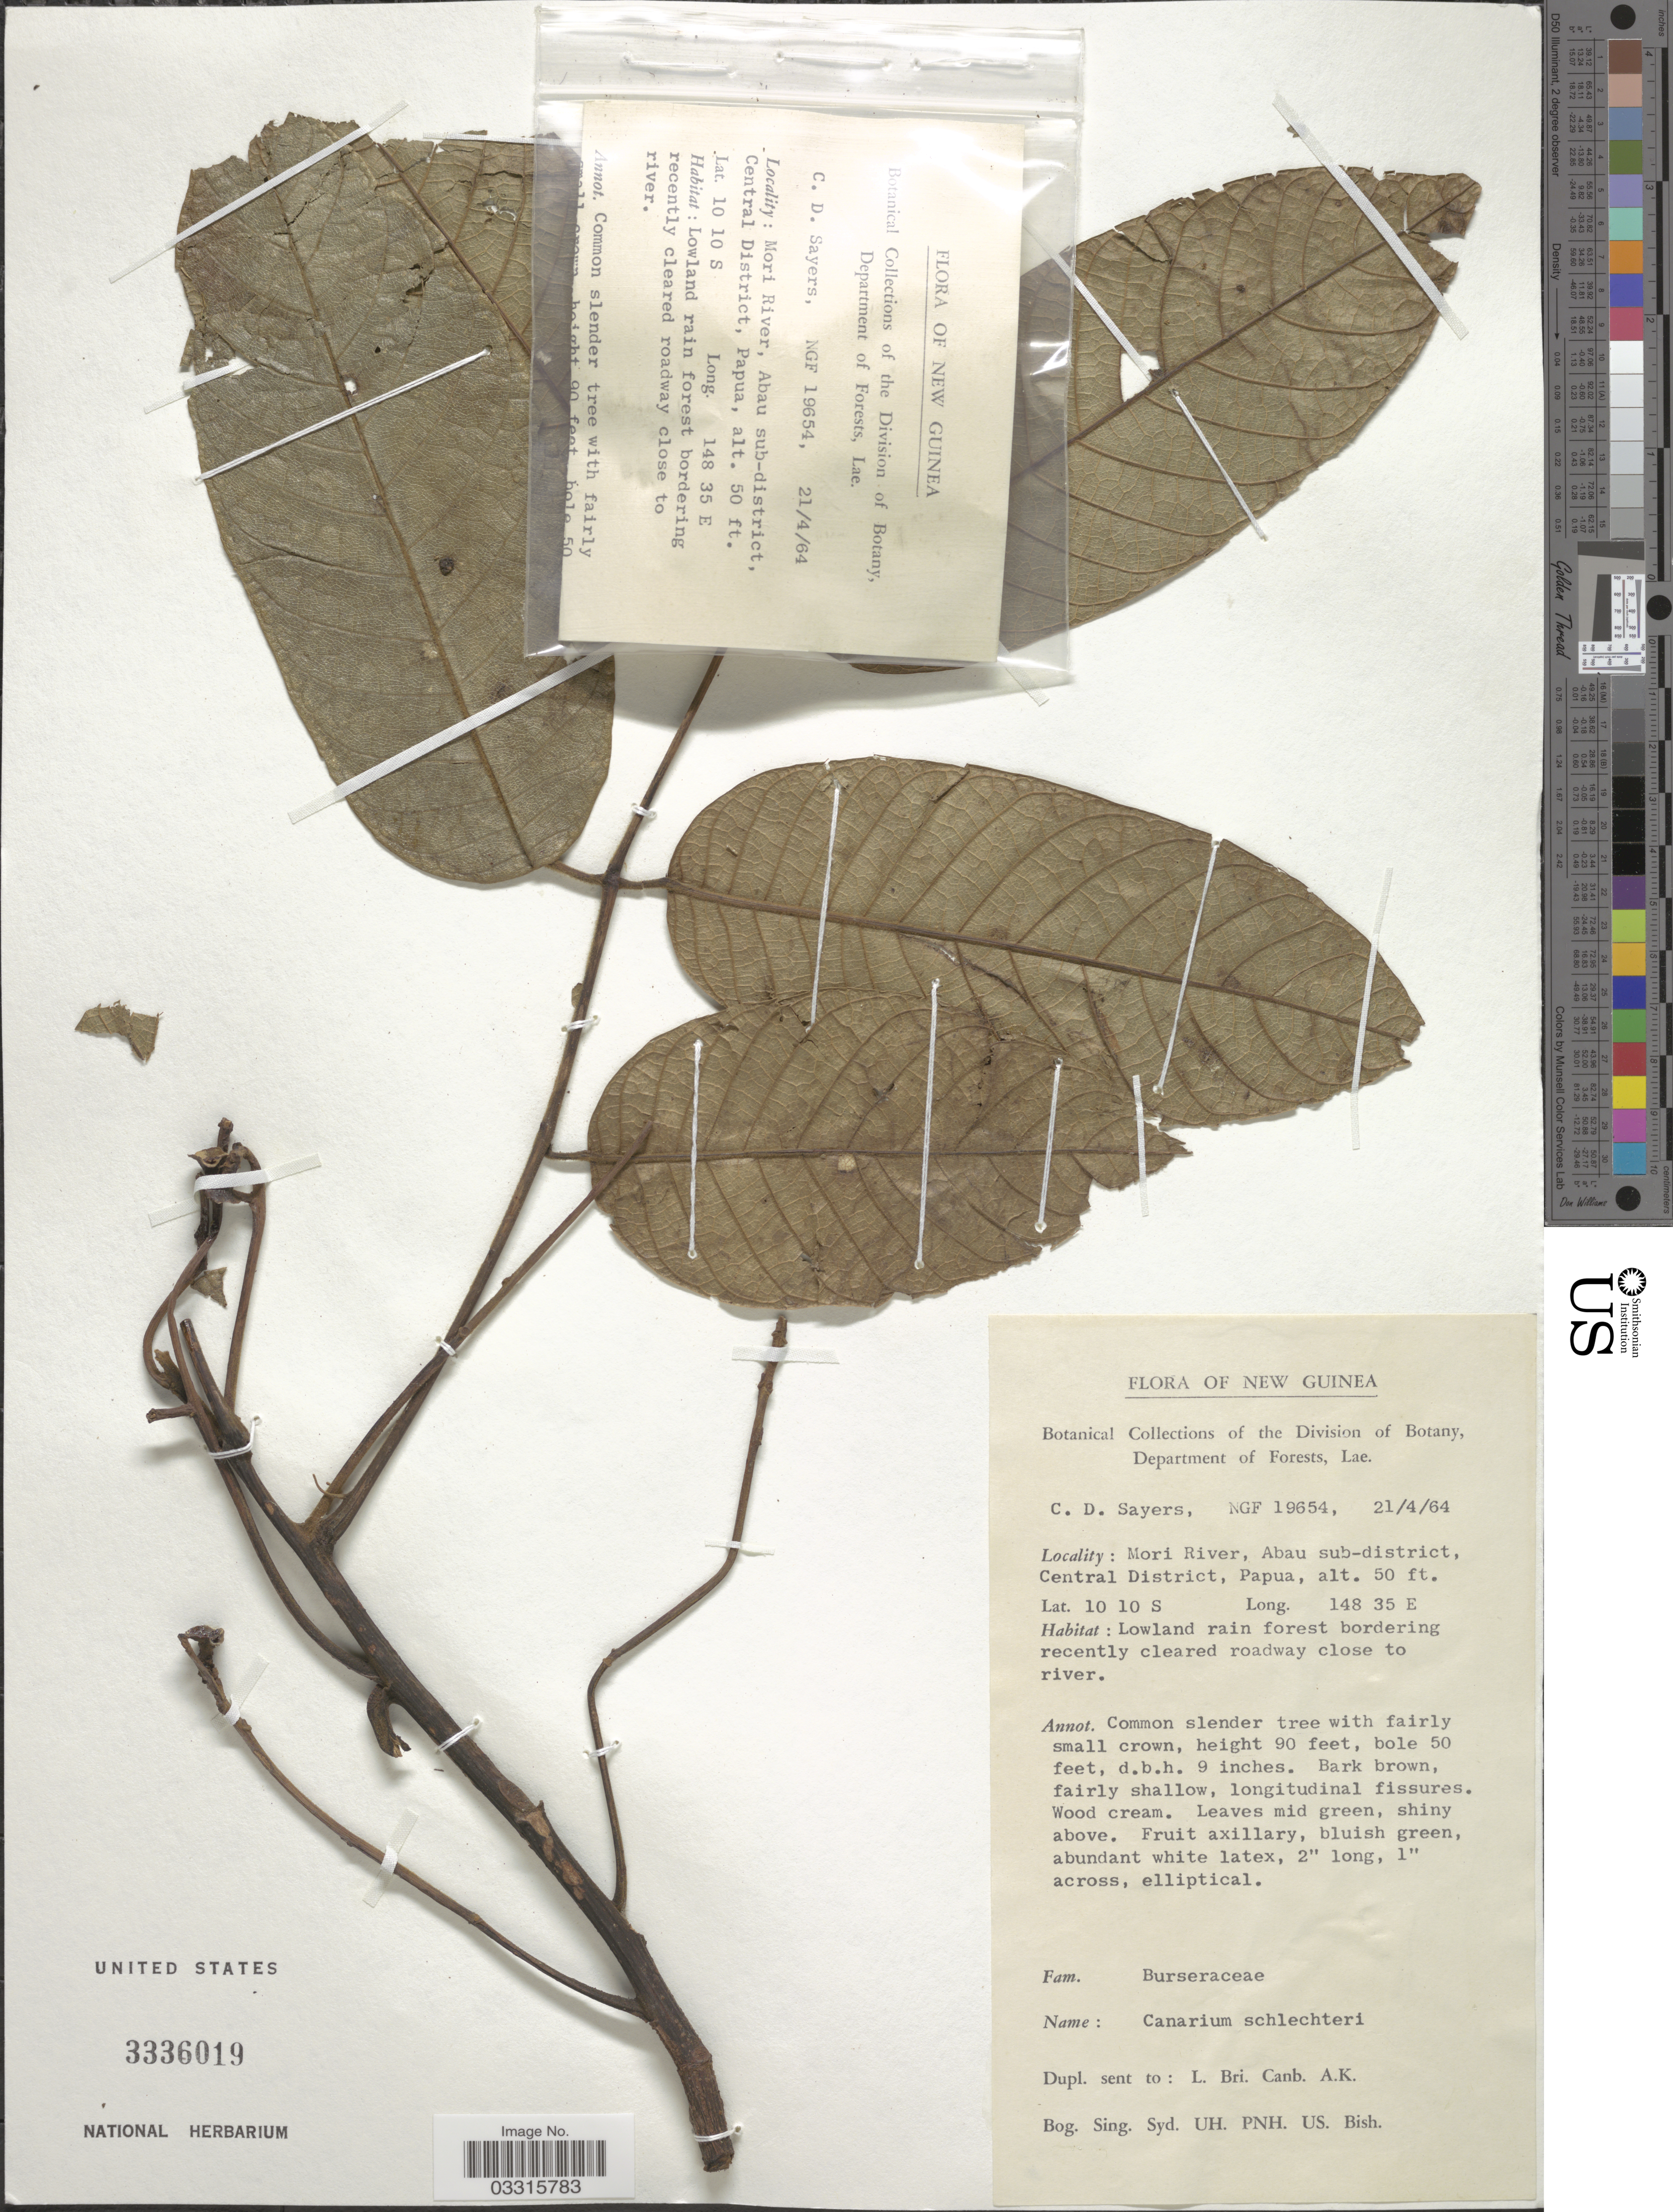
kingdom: Plantae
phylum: Tracheophyta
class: Magnoliopsida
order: Sapindales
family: Burseraceae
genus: Canarium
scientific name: Canarium schlechteri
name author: Lauterb.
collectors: C. Sayers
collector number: NGF 19654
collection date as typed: Transcribed d/m/y: 21/4/64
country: Papua New Guinea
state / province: Central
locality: New Guinea. Mori River, Abau sub-district, Central District, Papua.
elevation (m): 15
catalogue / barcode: US 3336019